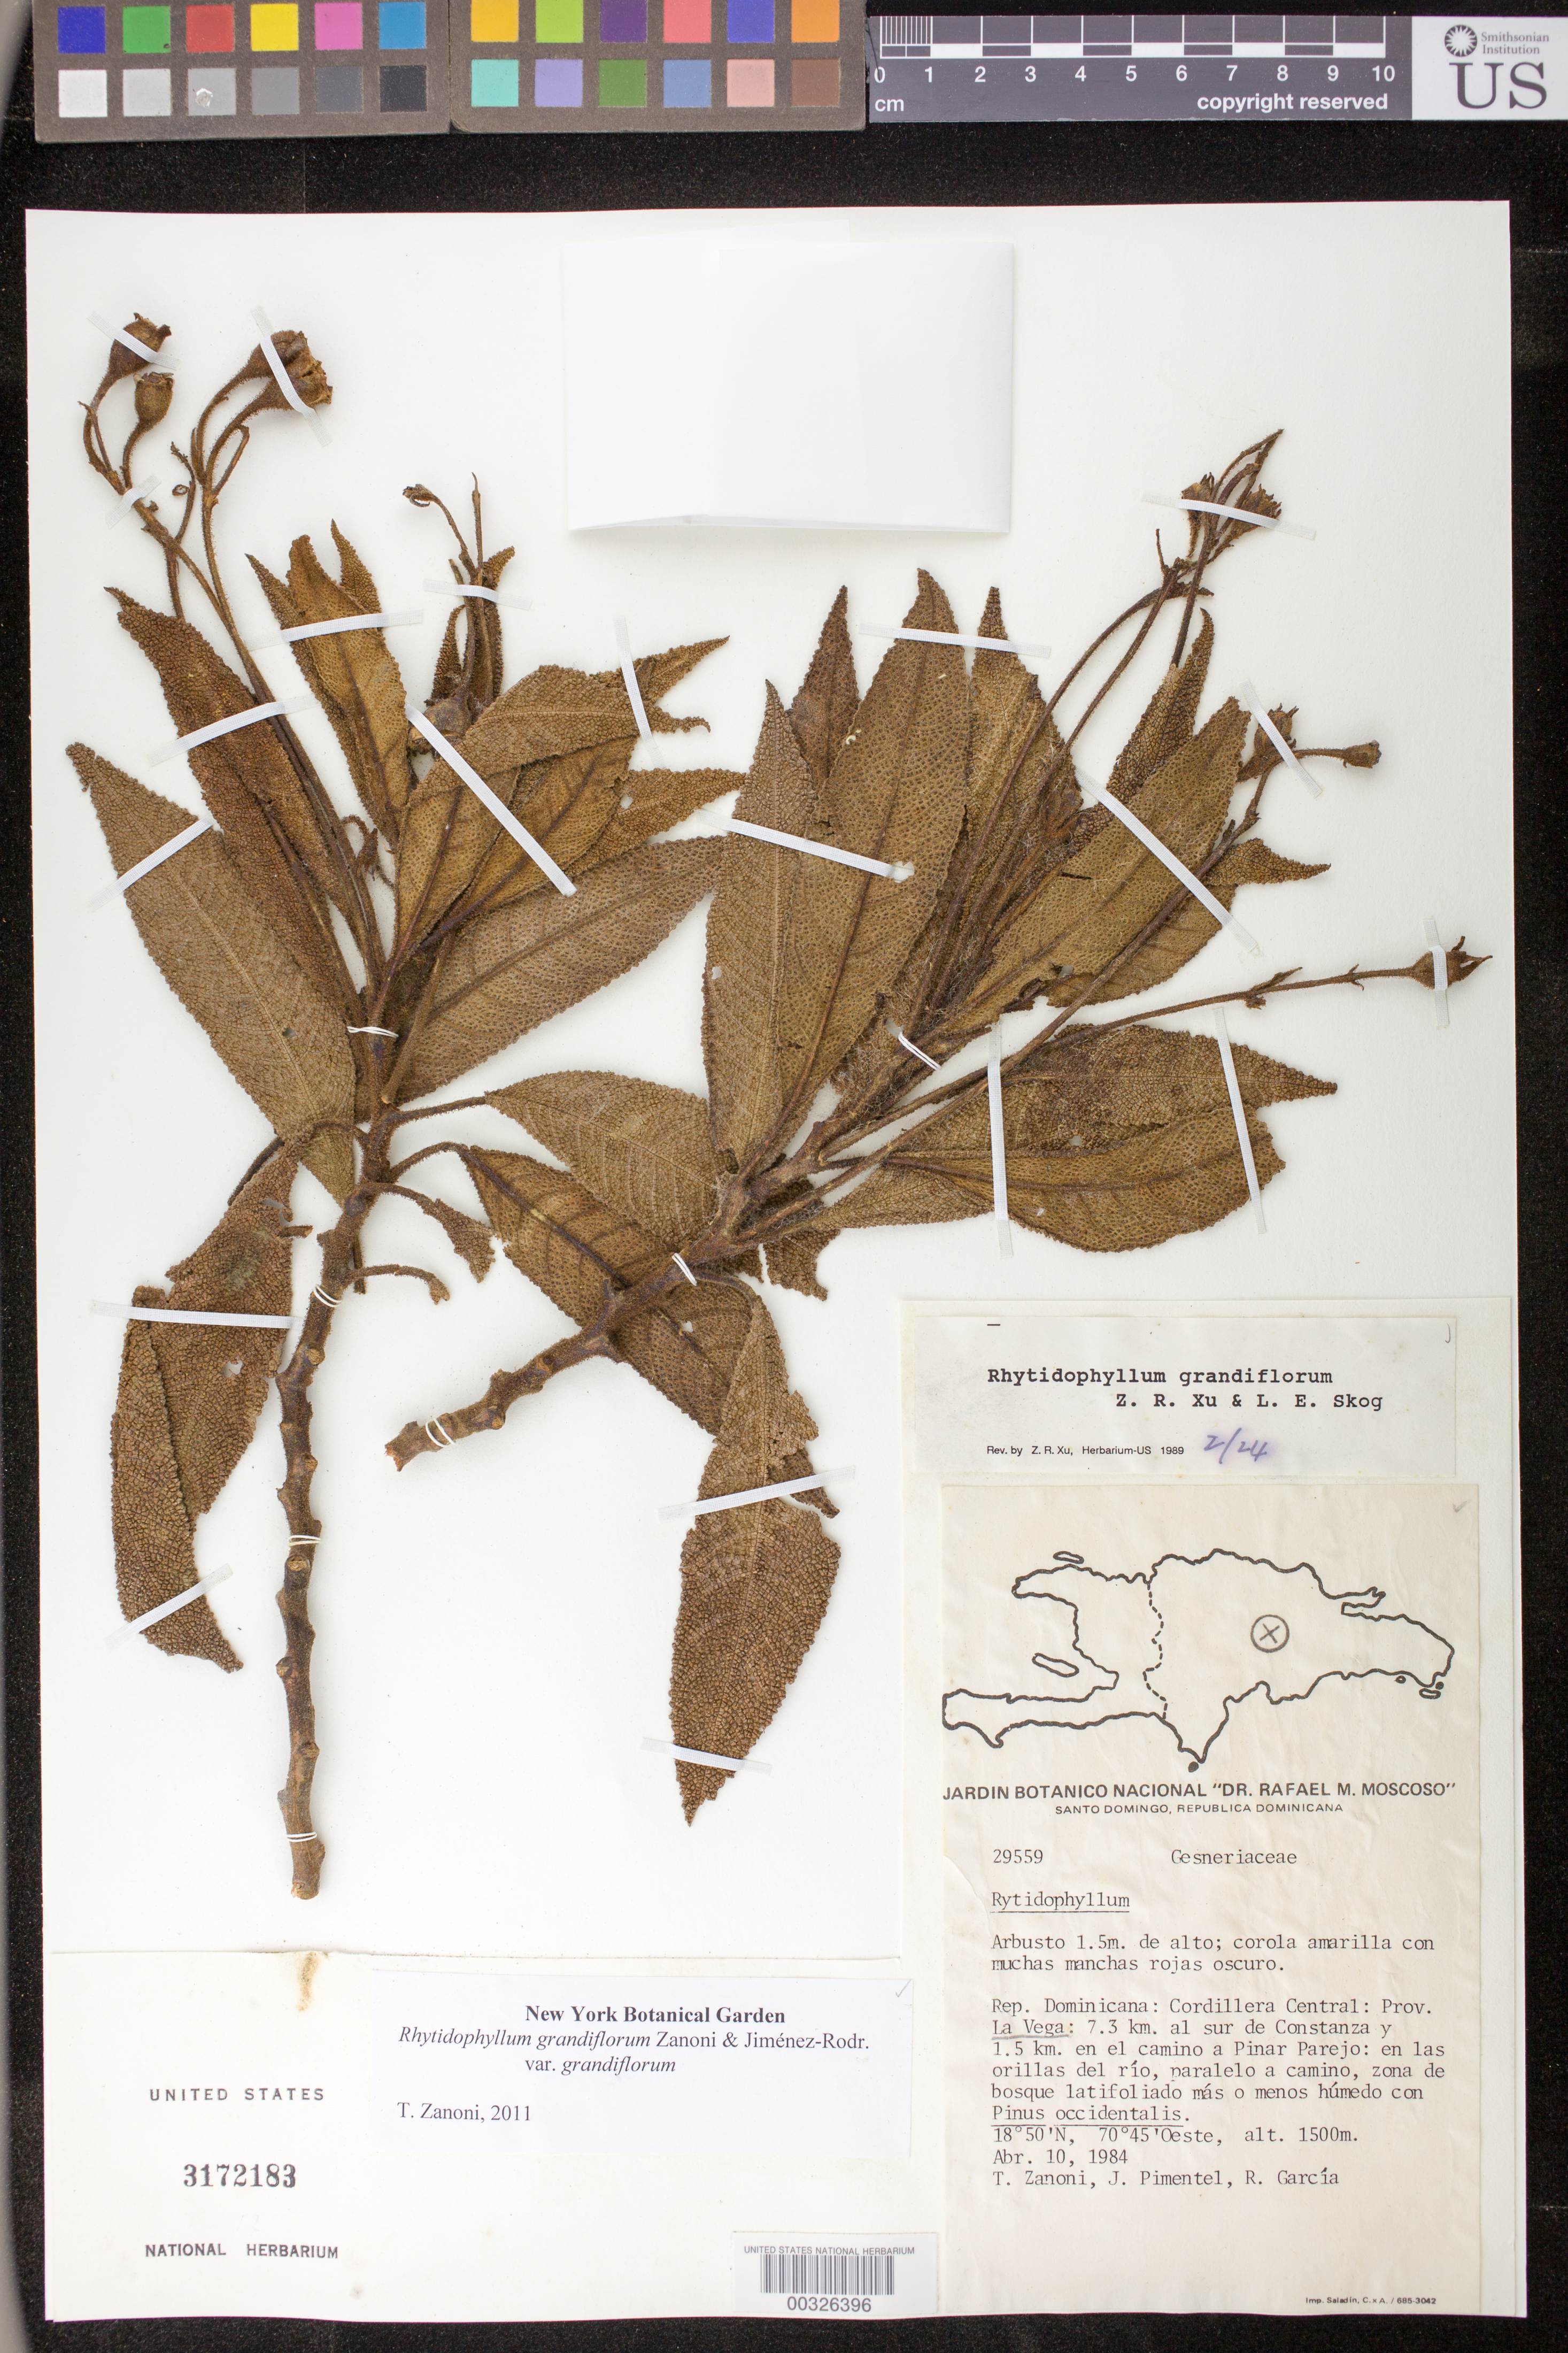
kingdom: Plantae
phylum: Tracheophyta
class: Magnoliopsida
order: Lamiales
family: Gesneriaceae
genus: Rhytidophyllum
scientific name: Rhytidophyllum grandiflorum var. grandiflorum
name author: Z.R. Xu & L.E. Skog ex Zanoni & Jiménez Rodr.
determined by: Zanoni, T. A., (NY), New York Botanical Garden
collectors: T. A. Zanoni, J. Pimentel & R. García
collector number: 29559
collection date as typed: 10 Apr 1984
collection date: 1984-04-10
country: Dominican Republic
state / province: La Vega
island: Hispaniola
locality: Cordillera Central: 7.3 km al S de Constanza y 1.5 km en el camino a Pinar Parejo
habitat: En las orillas del río, paralelo a camino, zona de bosque latifoliado más o menos húmedo con Pinus occidentalis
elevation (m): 1500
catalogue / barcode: US 3172183